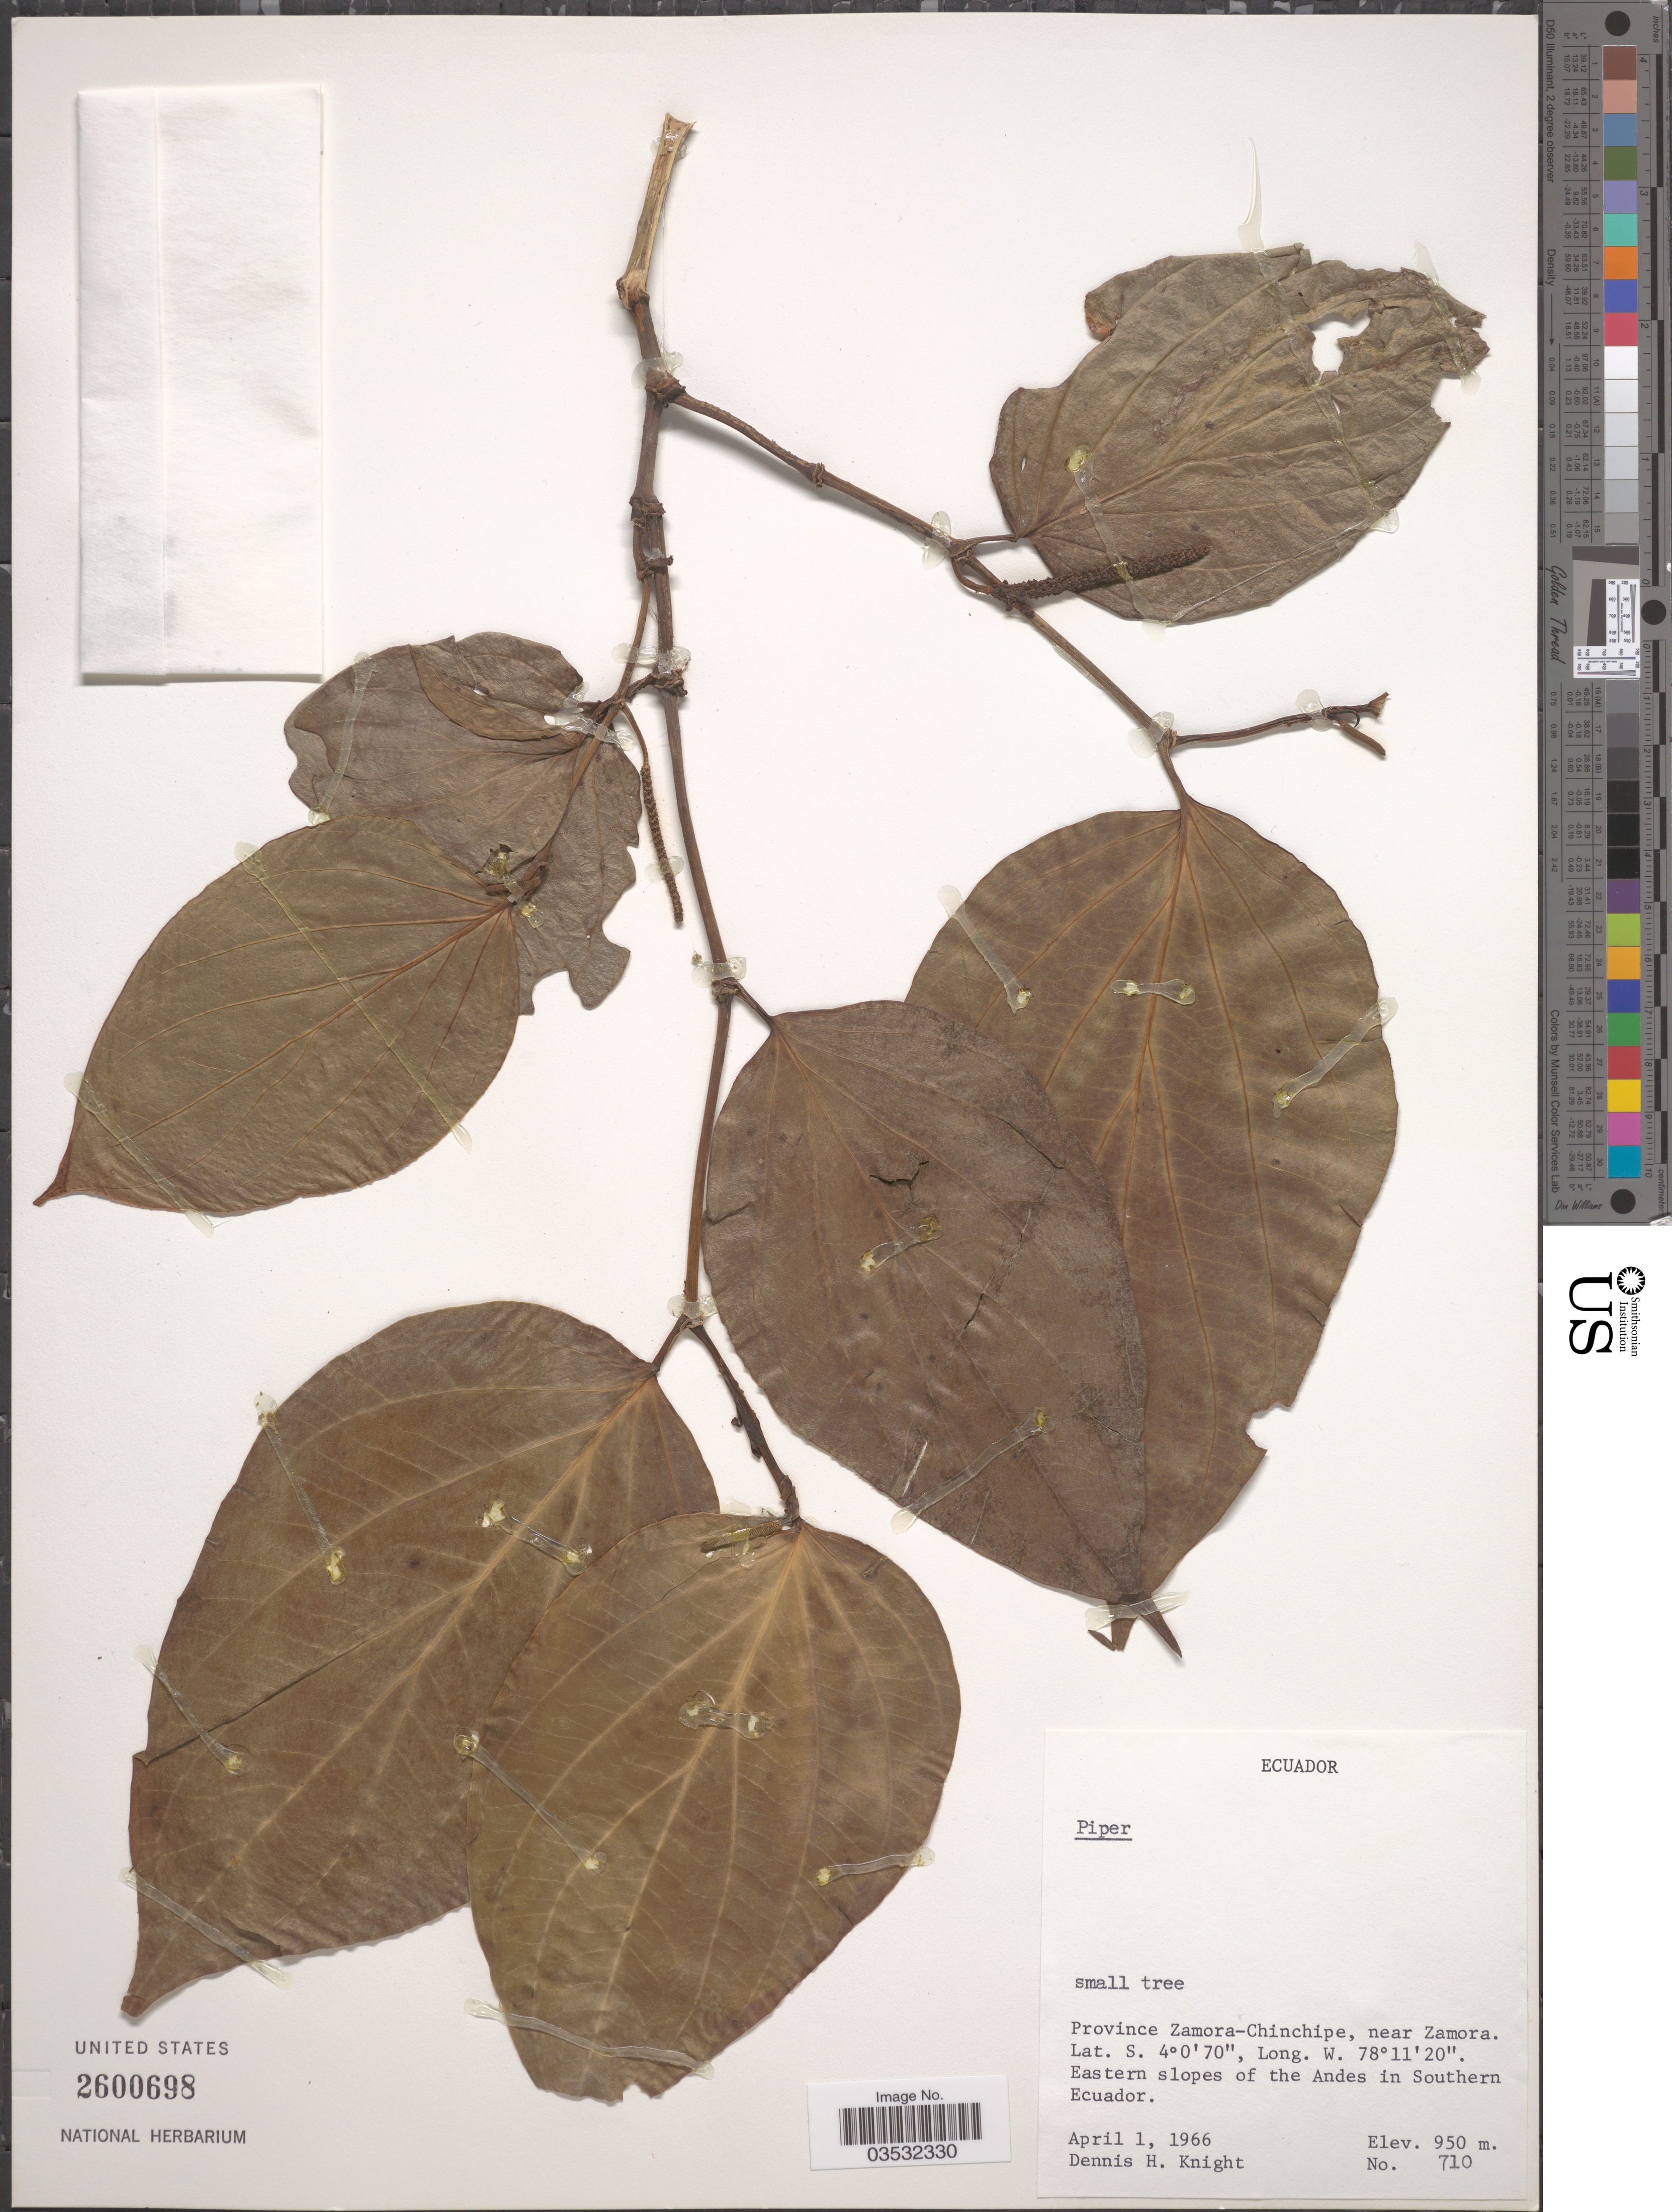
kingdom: Plantae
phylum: Tracheophyta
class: Magnoliopsida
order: Piperales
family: Piperaceae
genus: Piper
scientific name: Piper sp.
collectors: D. Knight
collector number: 710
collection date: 1966-04-01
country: Ecuador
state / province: Zamora-Chinchipe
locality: Near Zamora. Eastern slopes of the Andes in Southern Ecuador.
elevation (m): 950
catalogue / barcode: US 2600698